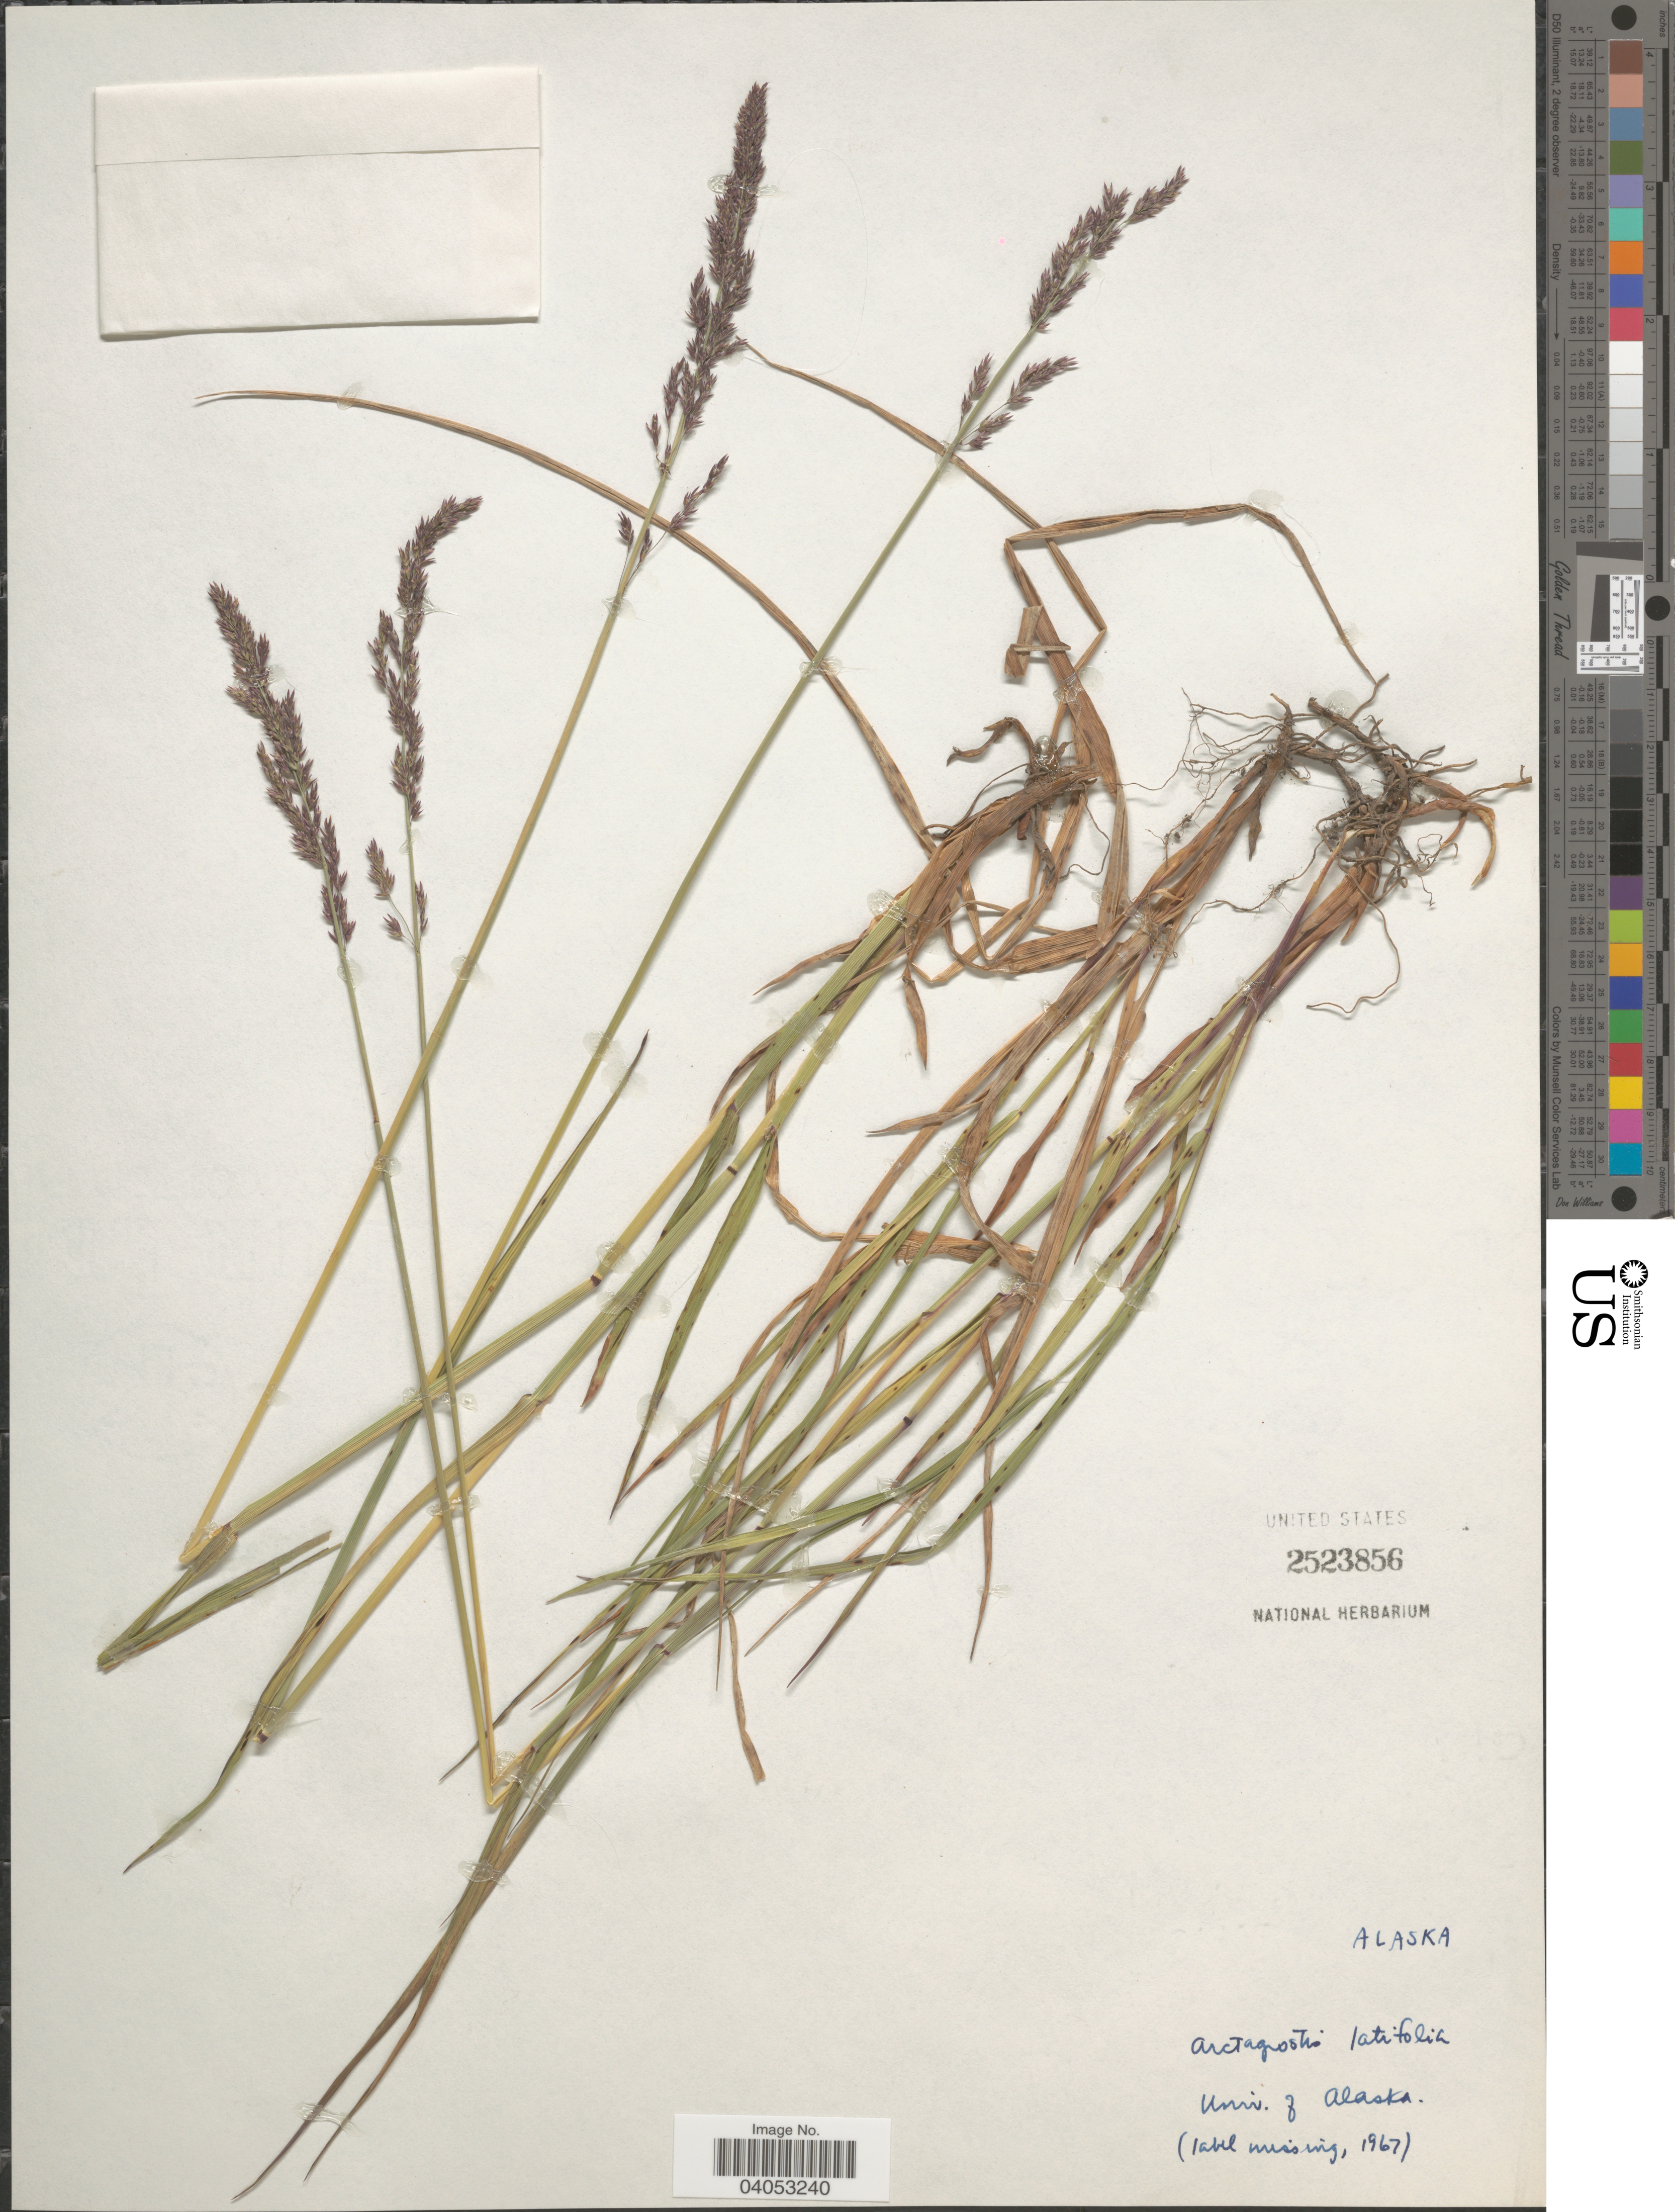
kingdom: Plantae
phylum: Tracheophyta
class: Liliopsida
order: Poales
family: Poaceae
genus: Arctagrostis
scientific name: Arctagrostis latifolia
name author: (R. Br.) Griseb.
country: United States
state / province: Alaska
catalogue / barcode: US 2523856